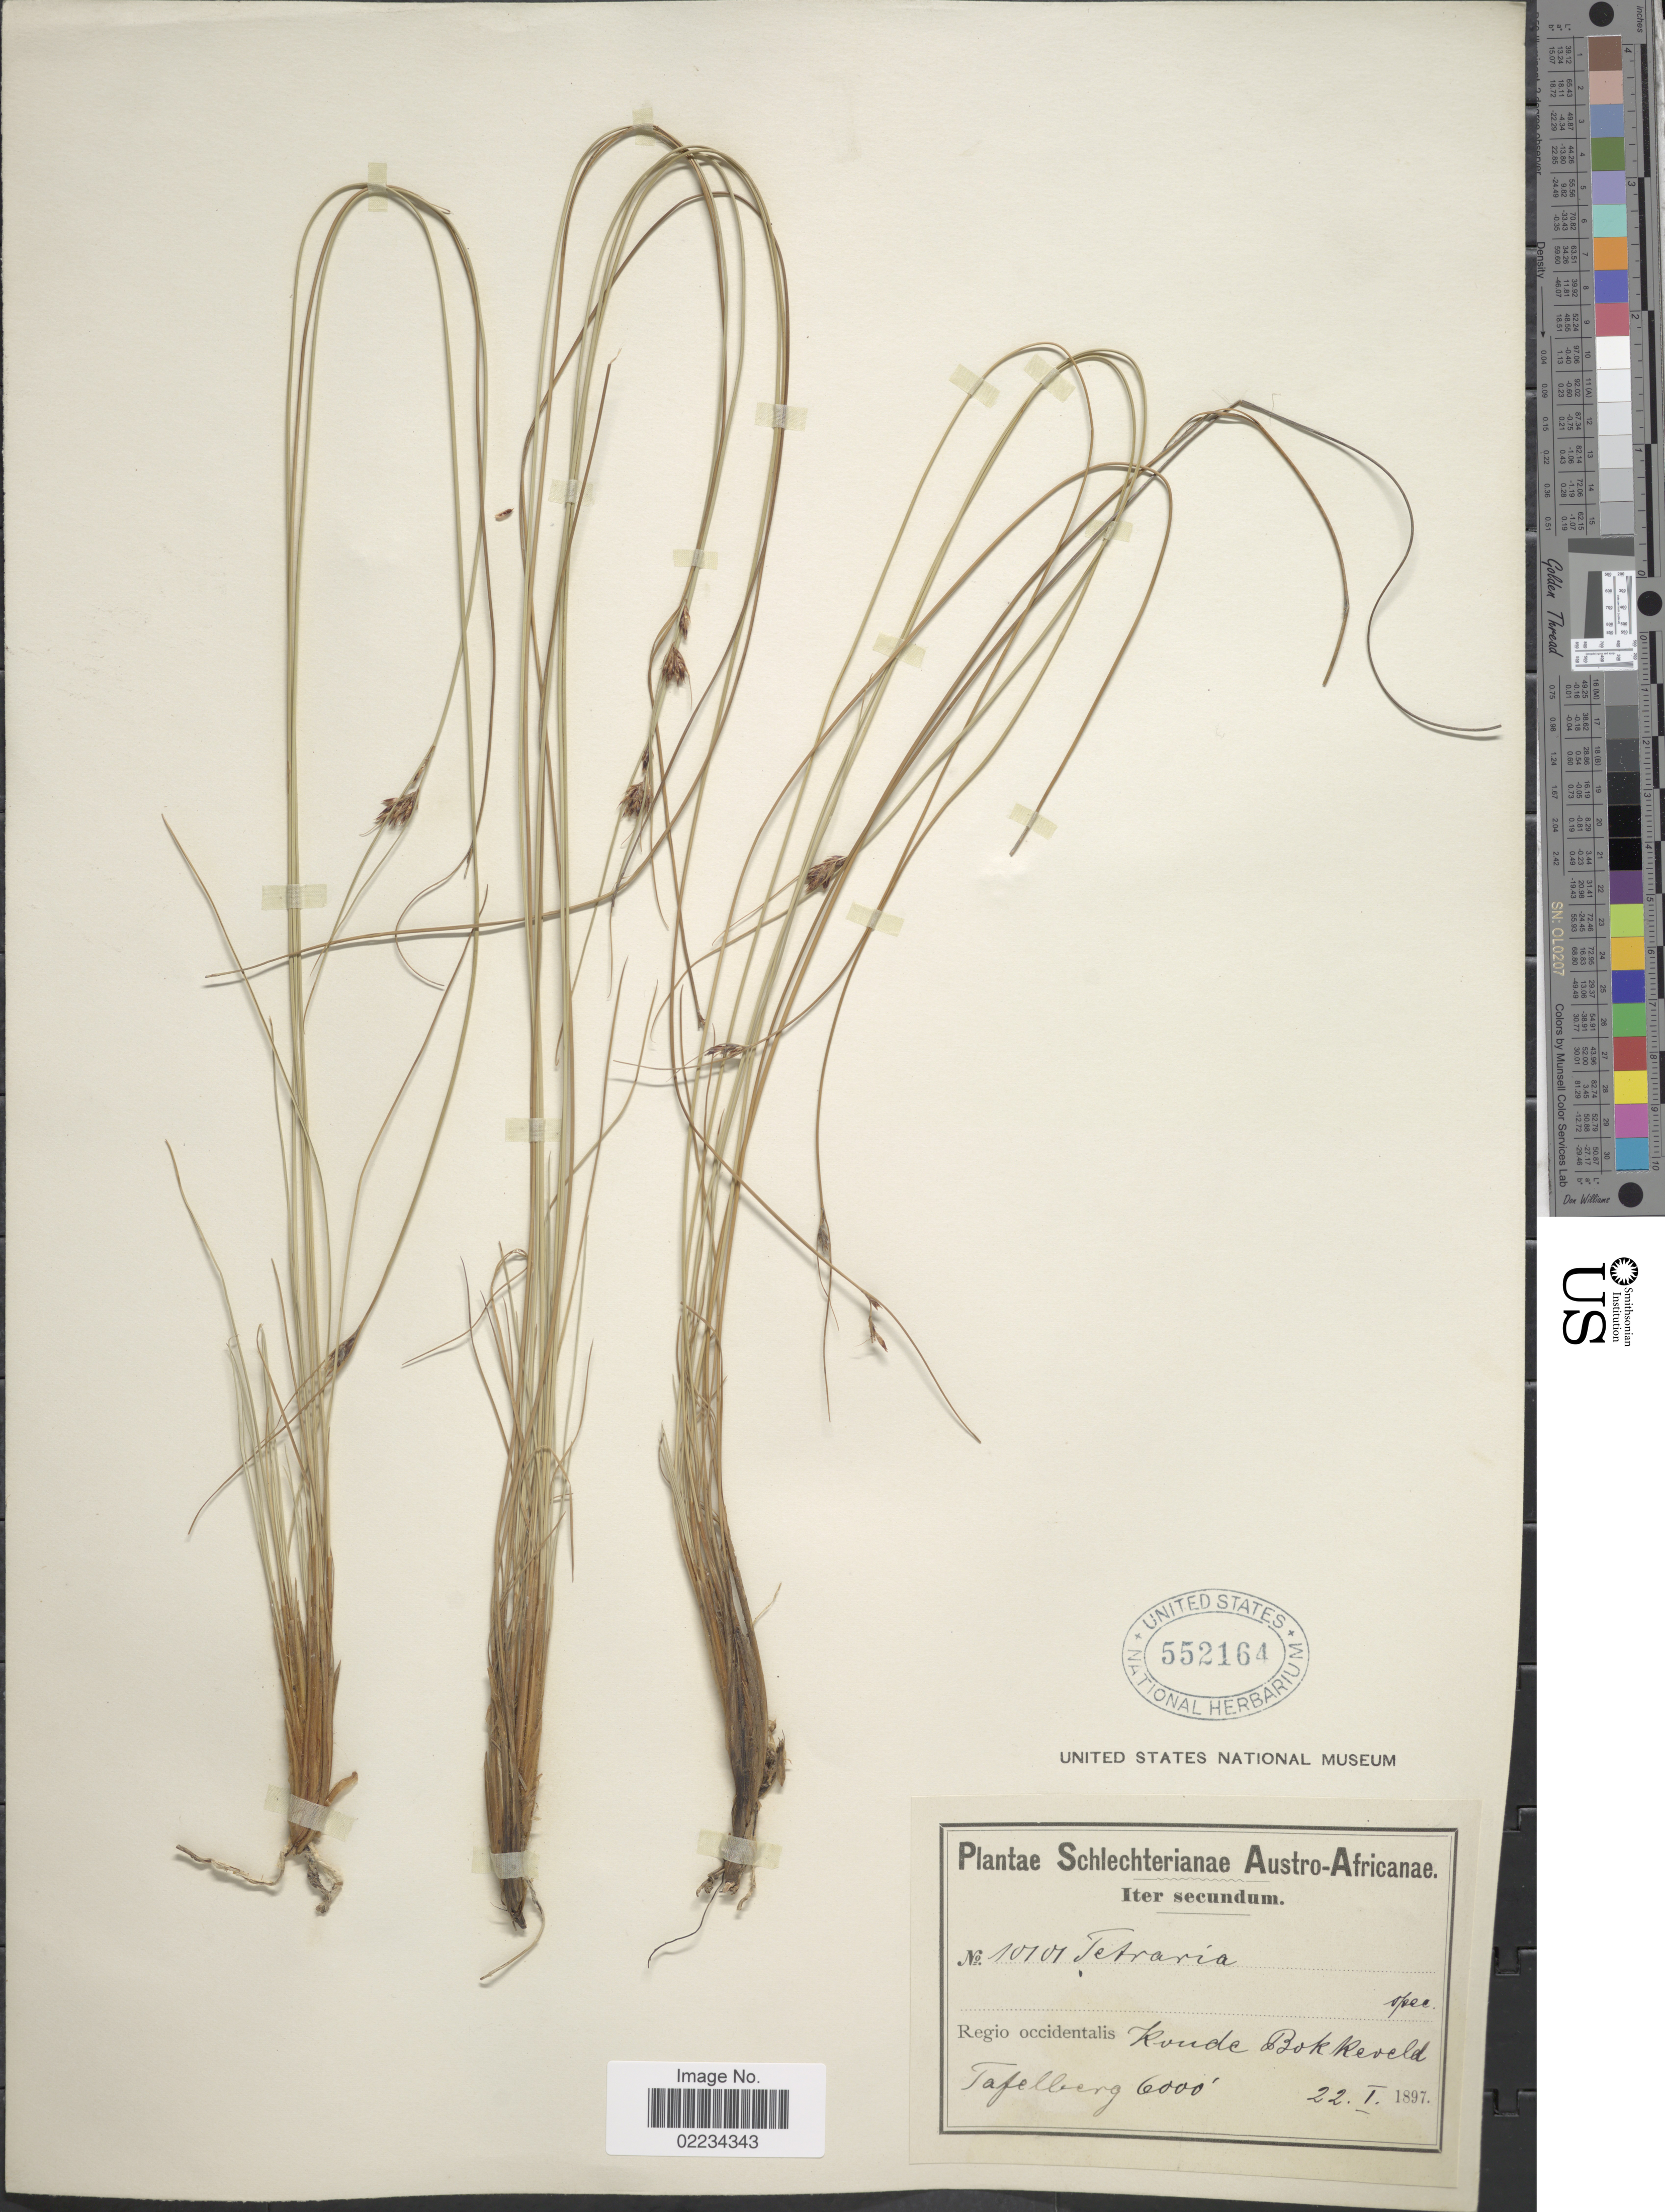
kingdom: Plantae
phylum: Tracheophyta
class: Liliopsida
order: Poales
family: Cyperaceae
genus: Ficinia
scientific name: Ficinia sp.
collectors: Schlechter, --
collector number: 10101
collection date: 1897-01-22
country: South Africa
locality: Austro-Africanae, Iter secundum, Regio occidentalis Koude Bokkeveld, Tafelberg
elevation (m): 1829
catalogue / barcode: US 552164